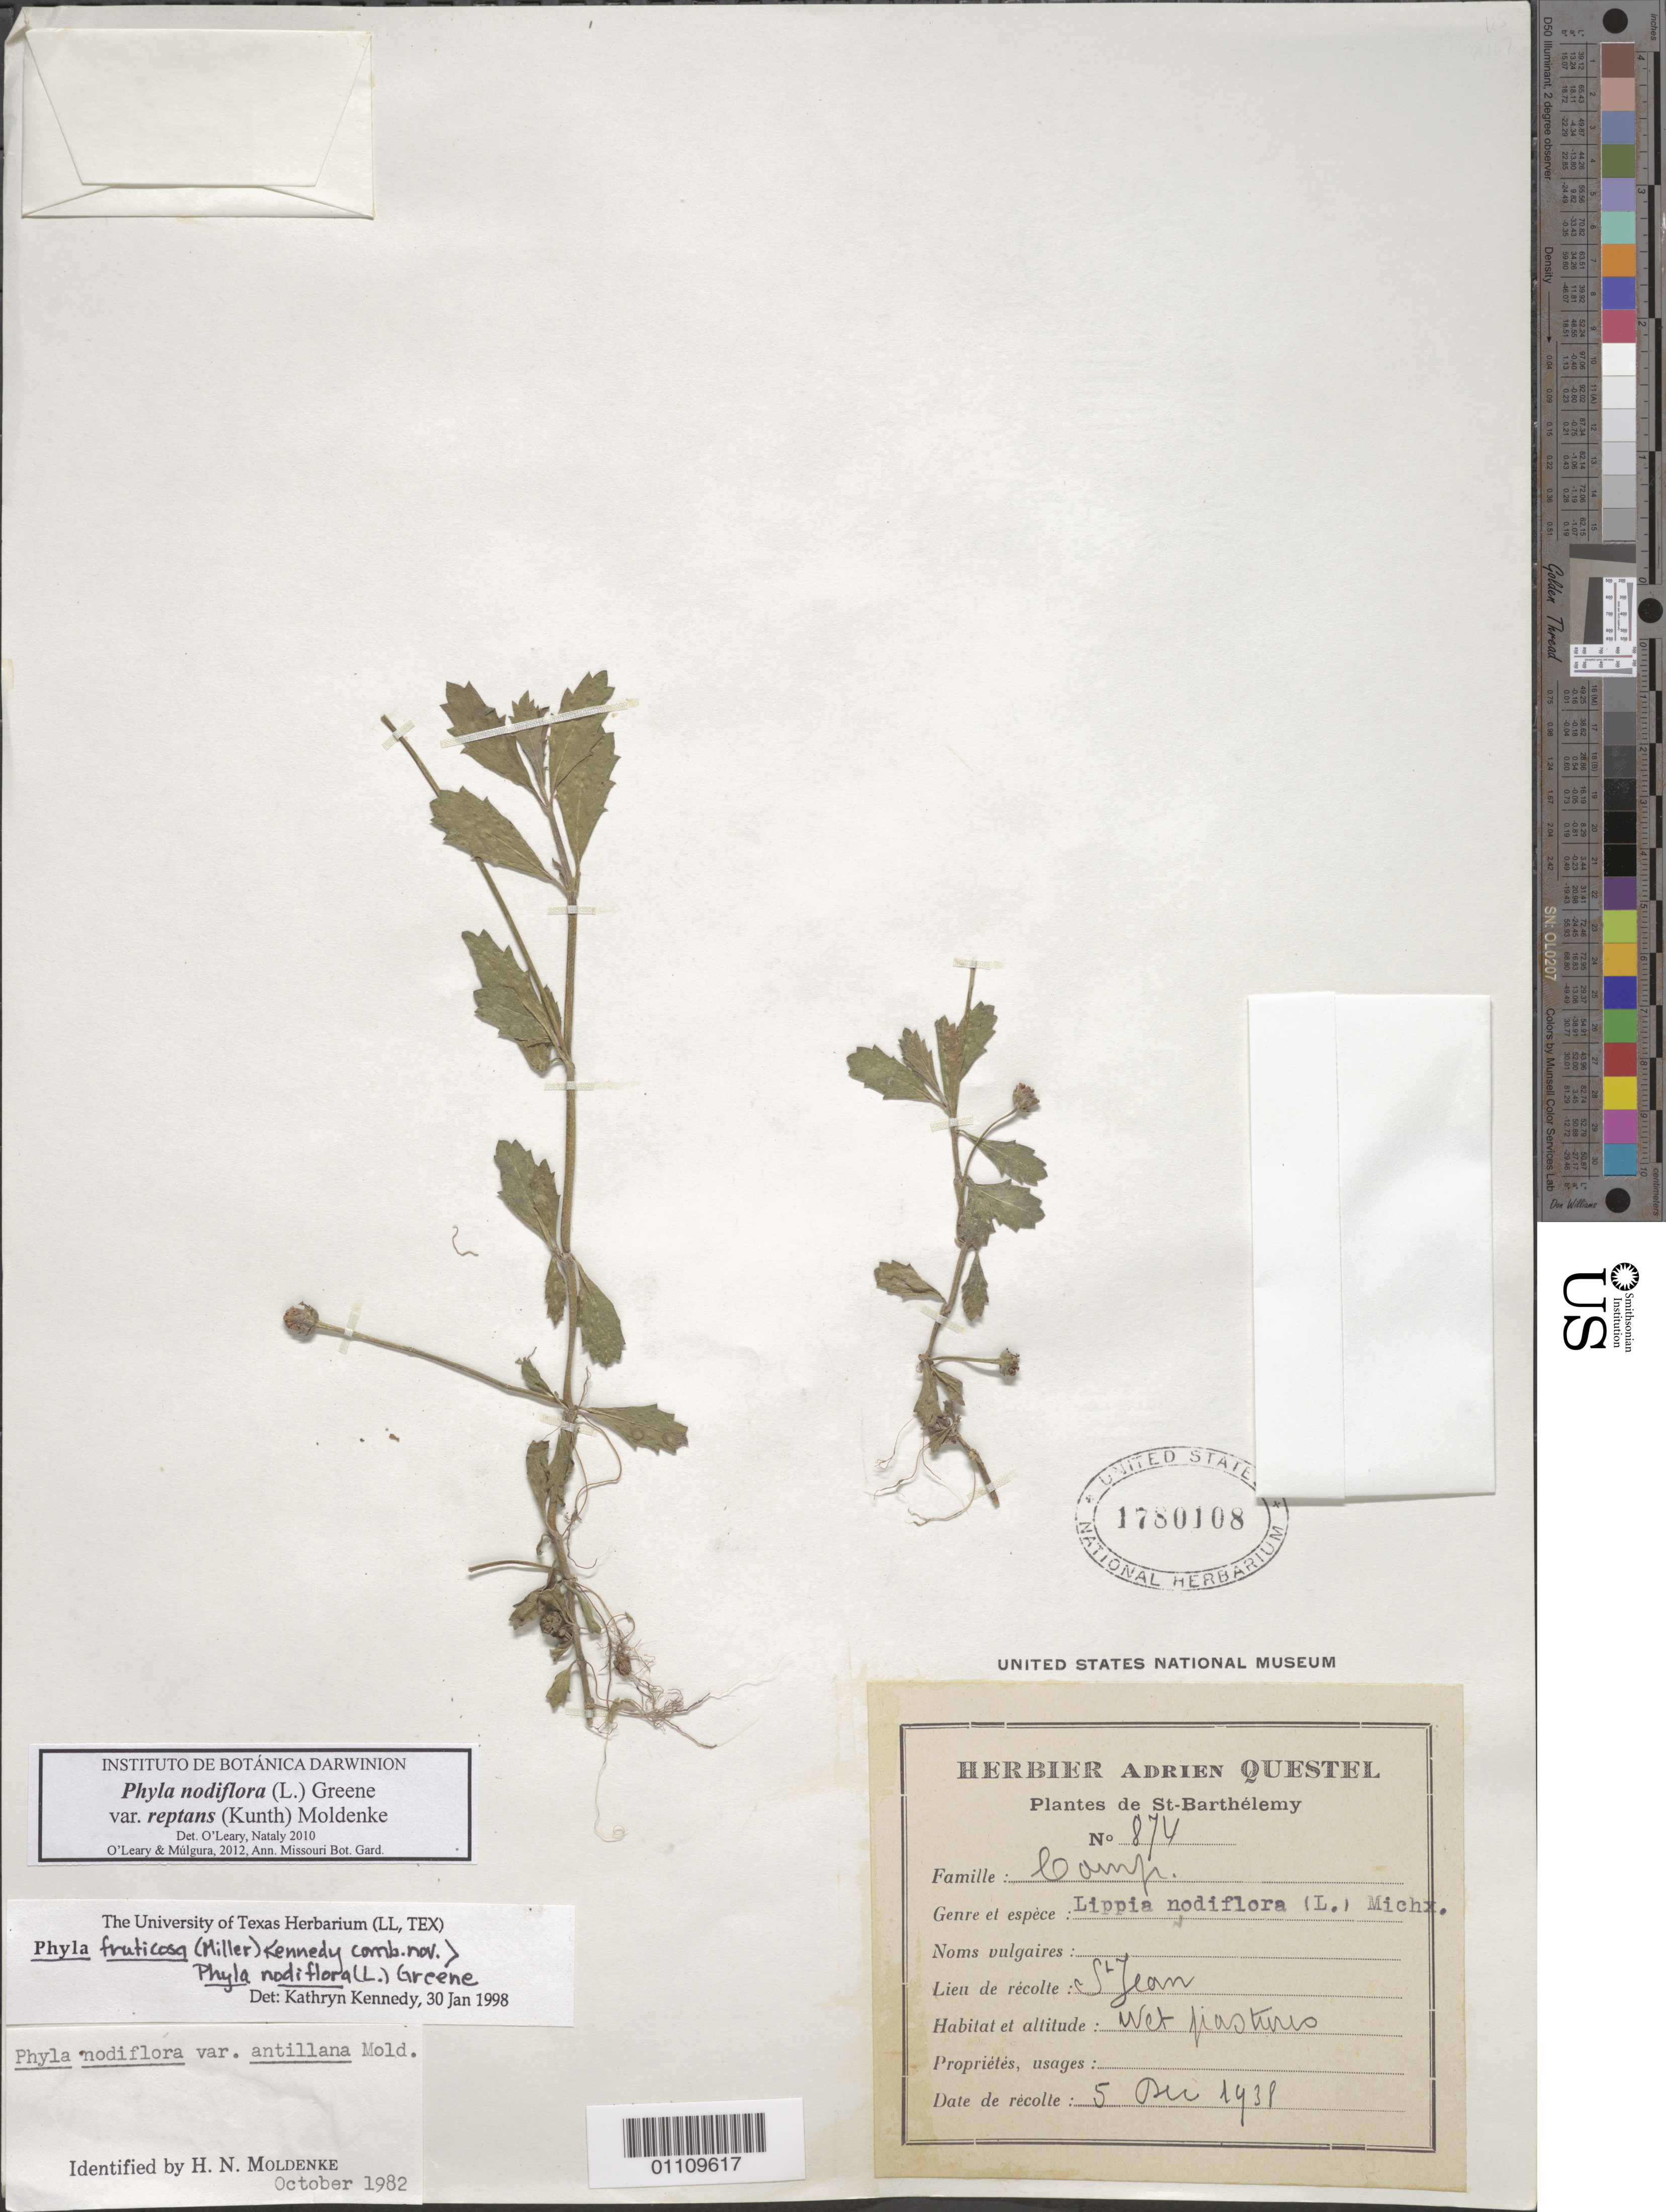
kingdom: Plantae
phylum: Tracheophyta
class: Magnoliopsida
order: Lamiales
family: Verbenaceae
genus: Phyla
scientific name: Phyla nodiflora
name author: (L.) Greene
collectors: A. Questel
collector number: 874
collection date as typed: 05 Dec 1938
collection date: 1938-12-05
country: Saint Barthélemy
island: St. Barthélemy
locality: St. Jean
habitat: Wet pastures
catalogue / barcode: US 1780108